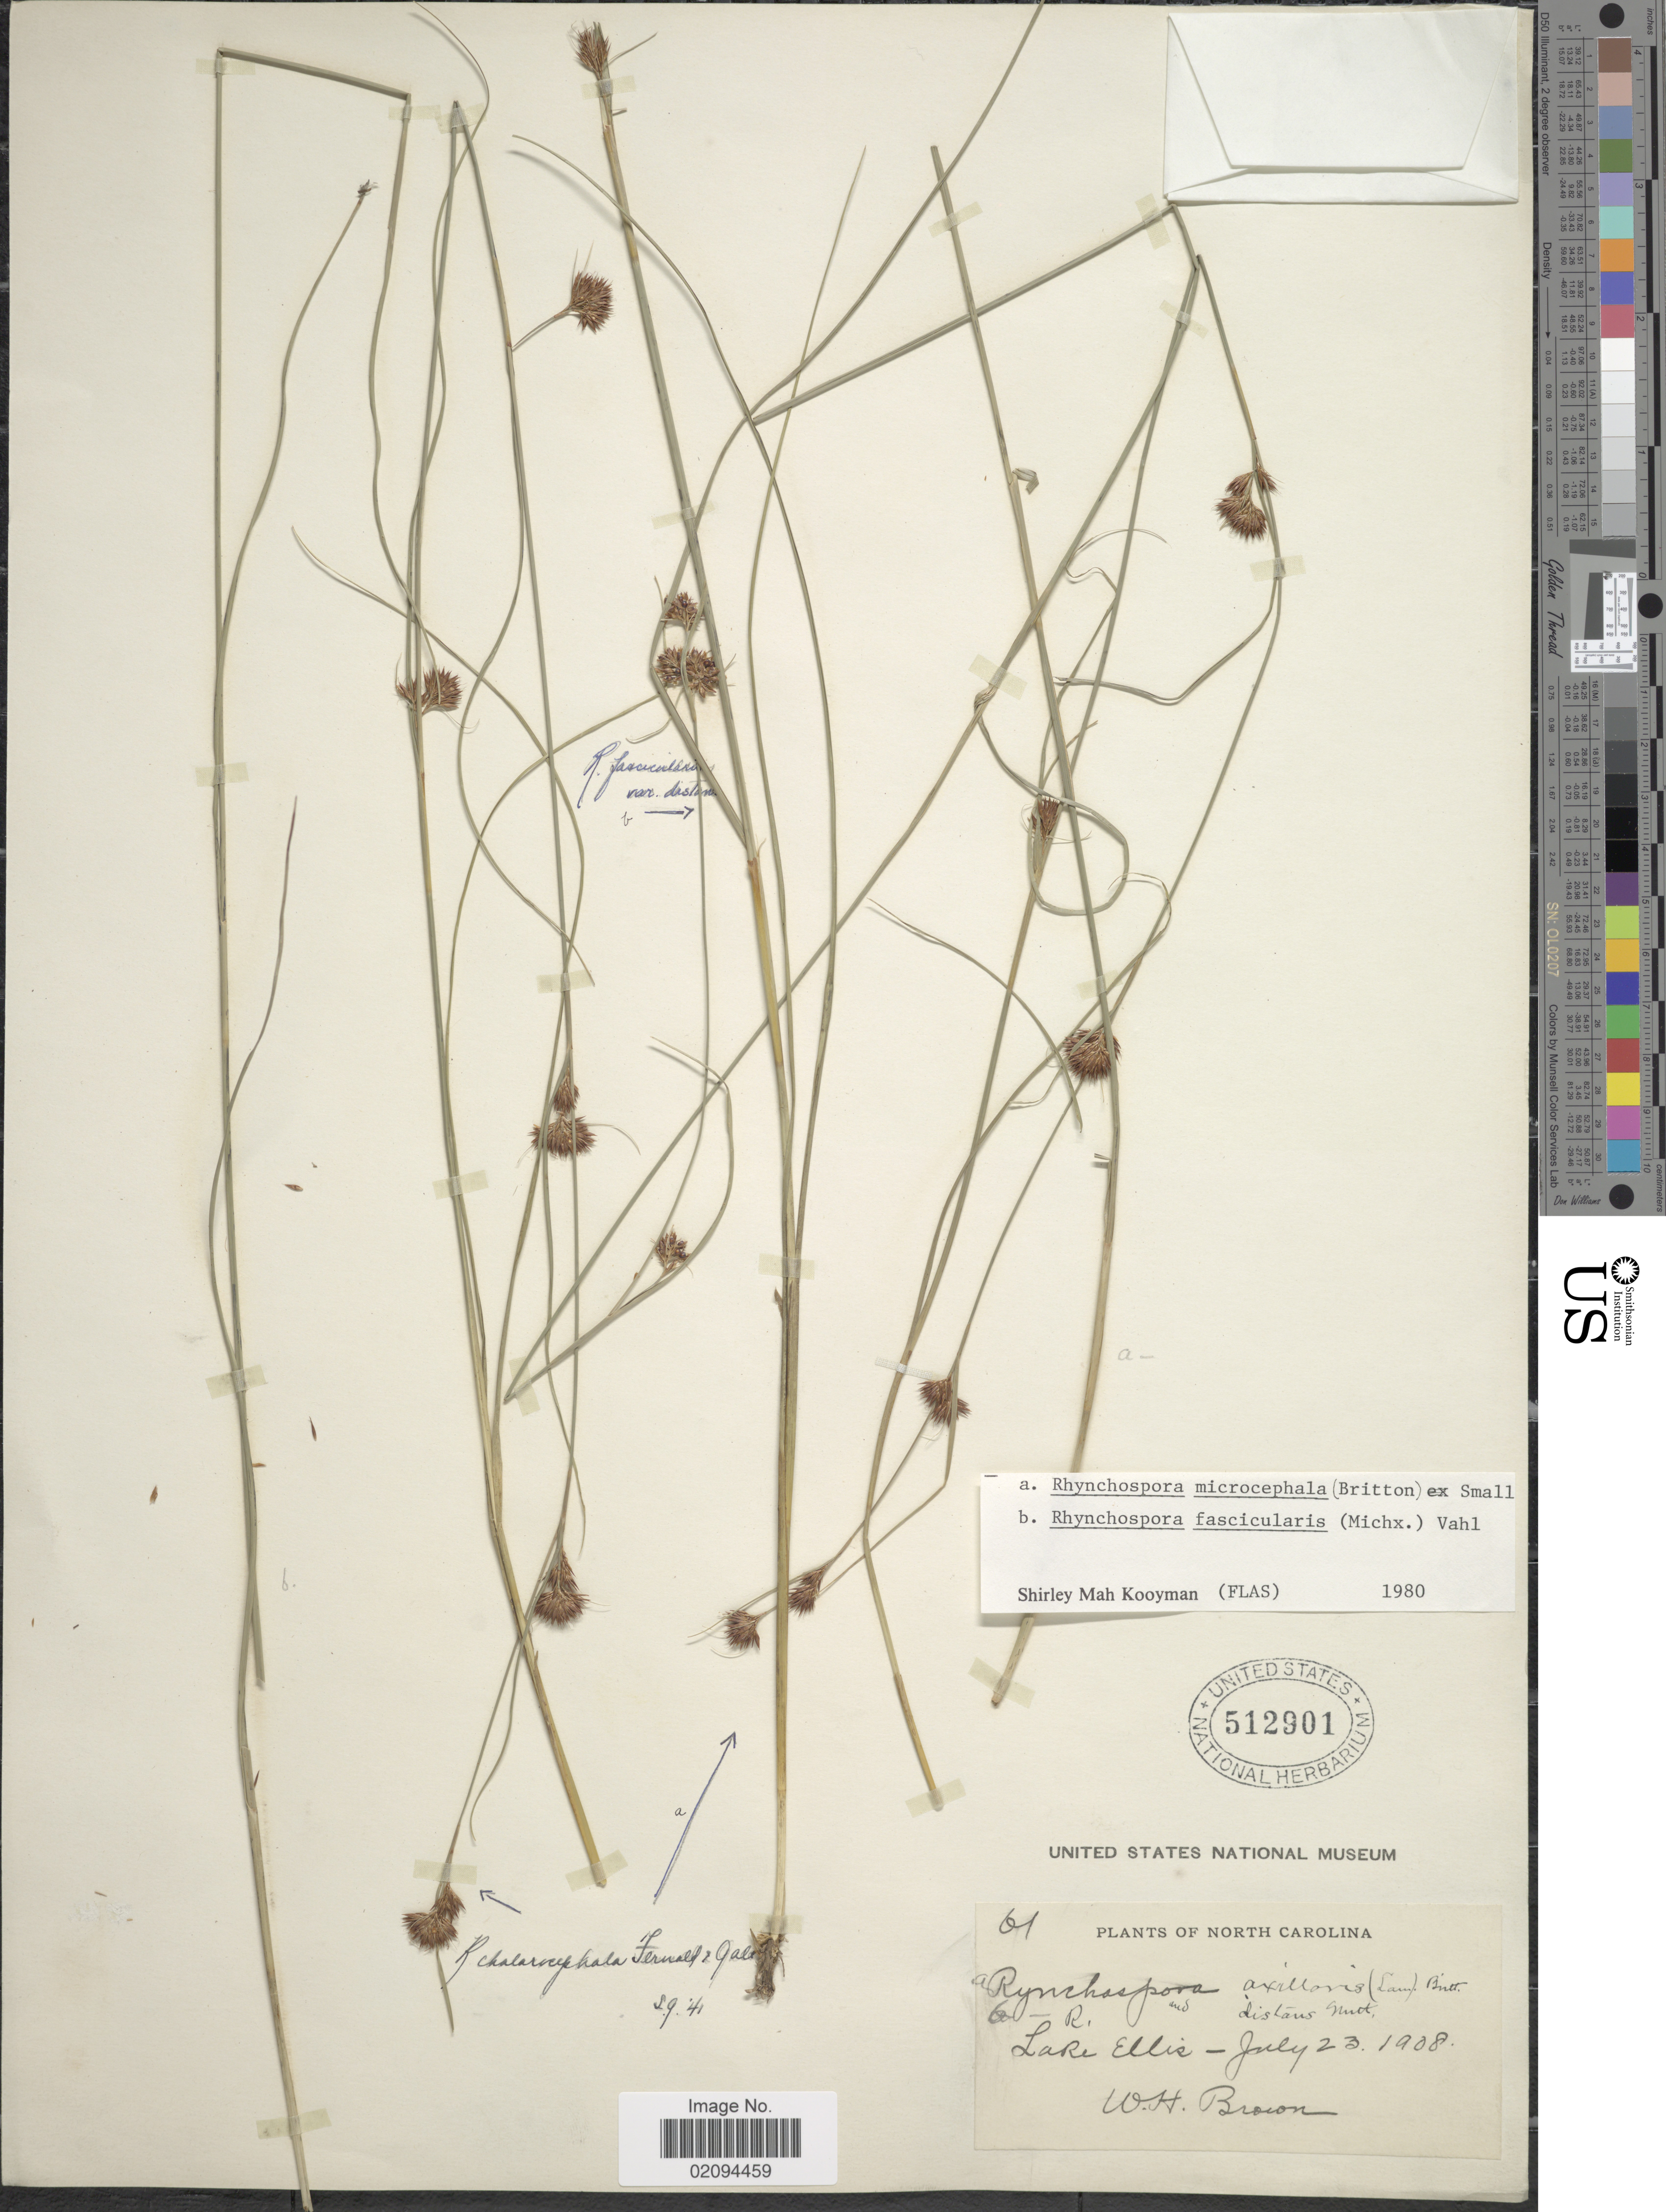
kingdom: Plantae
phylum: Tracheophyta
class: Liliopsida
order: Poales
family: Cyperaceae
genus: Rhynchospora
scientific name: Rhynchospora microcephala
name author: (Britton) Britton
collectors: W. H. Brown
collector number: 61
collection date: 1908-07-23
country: United States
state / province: North Carolina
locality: Lake Ellis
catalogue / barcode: US 512901